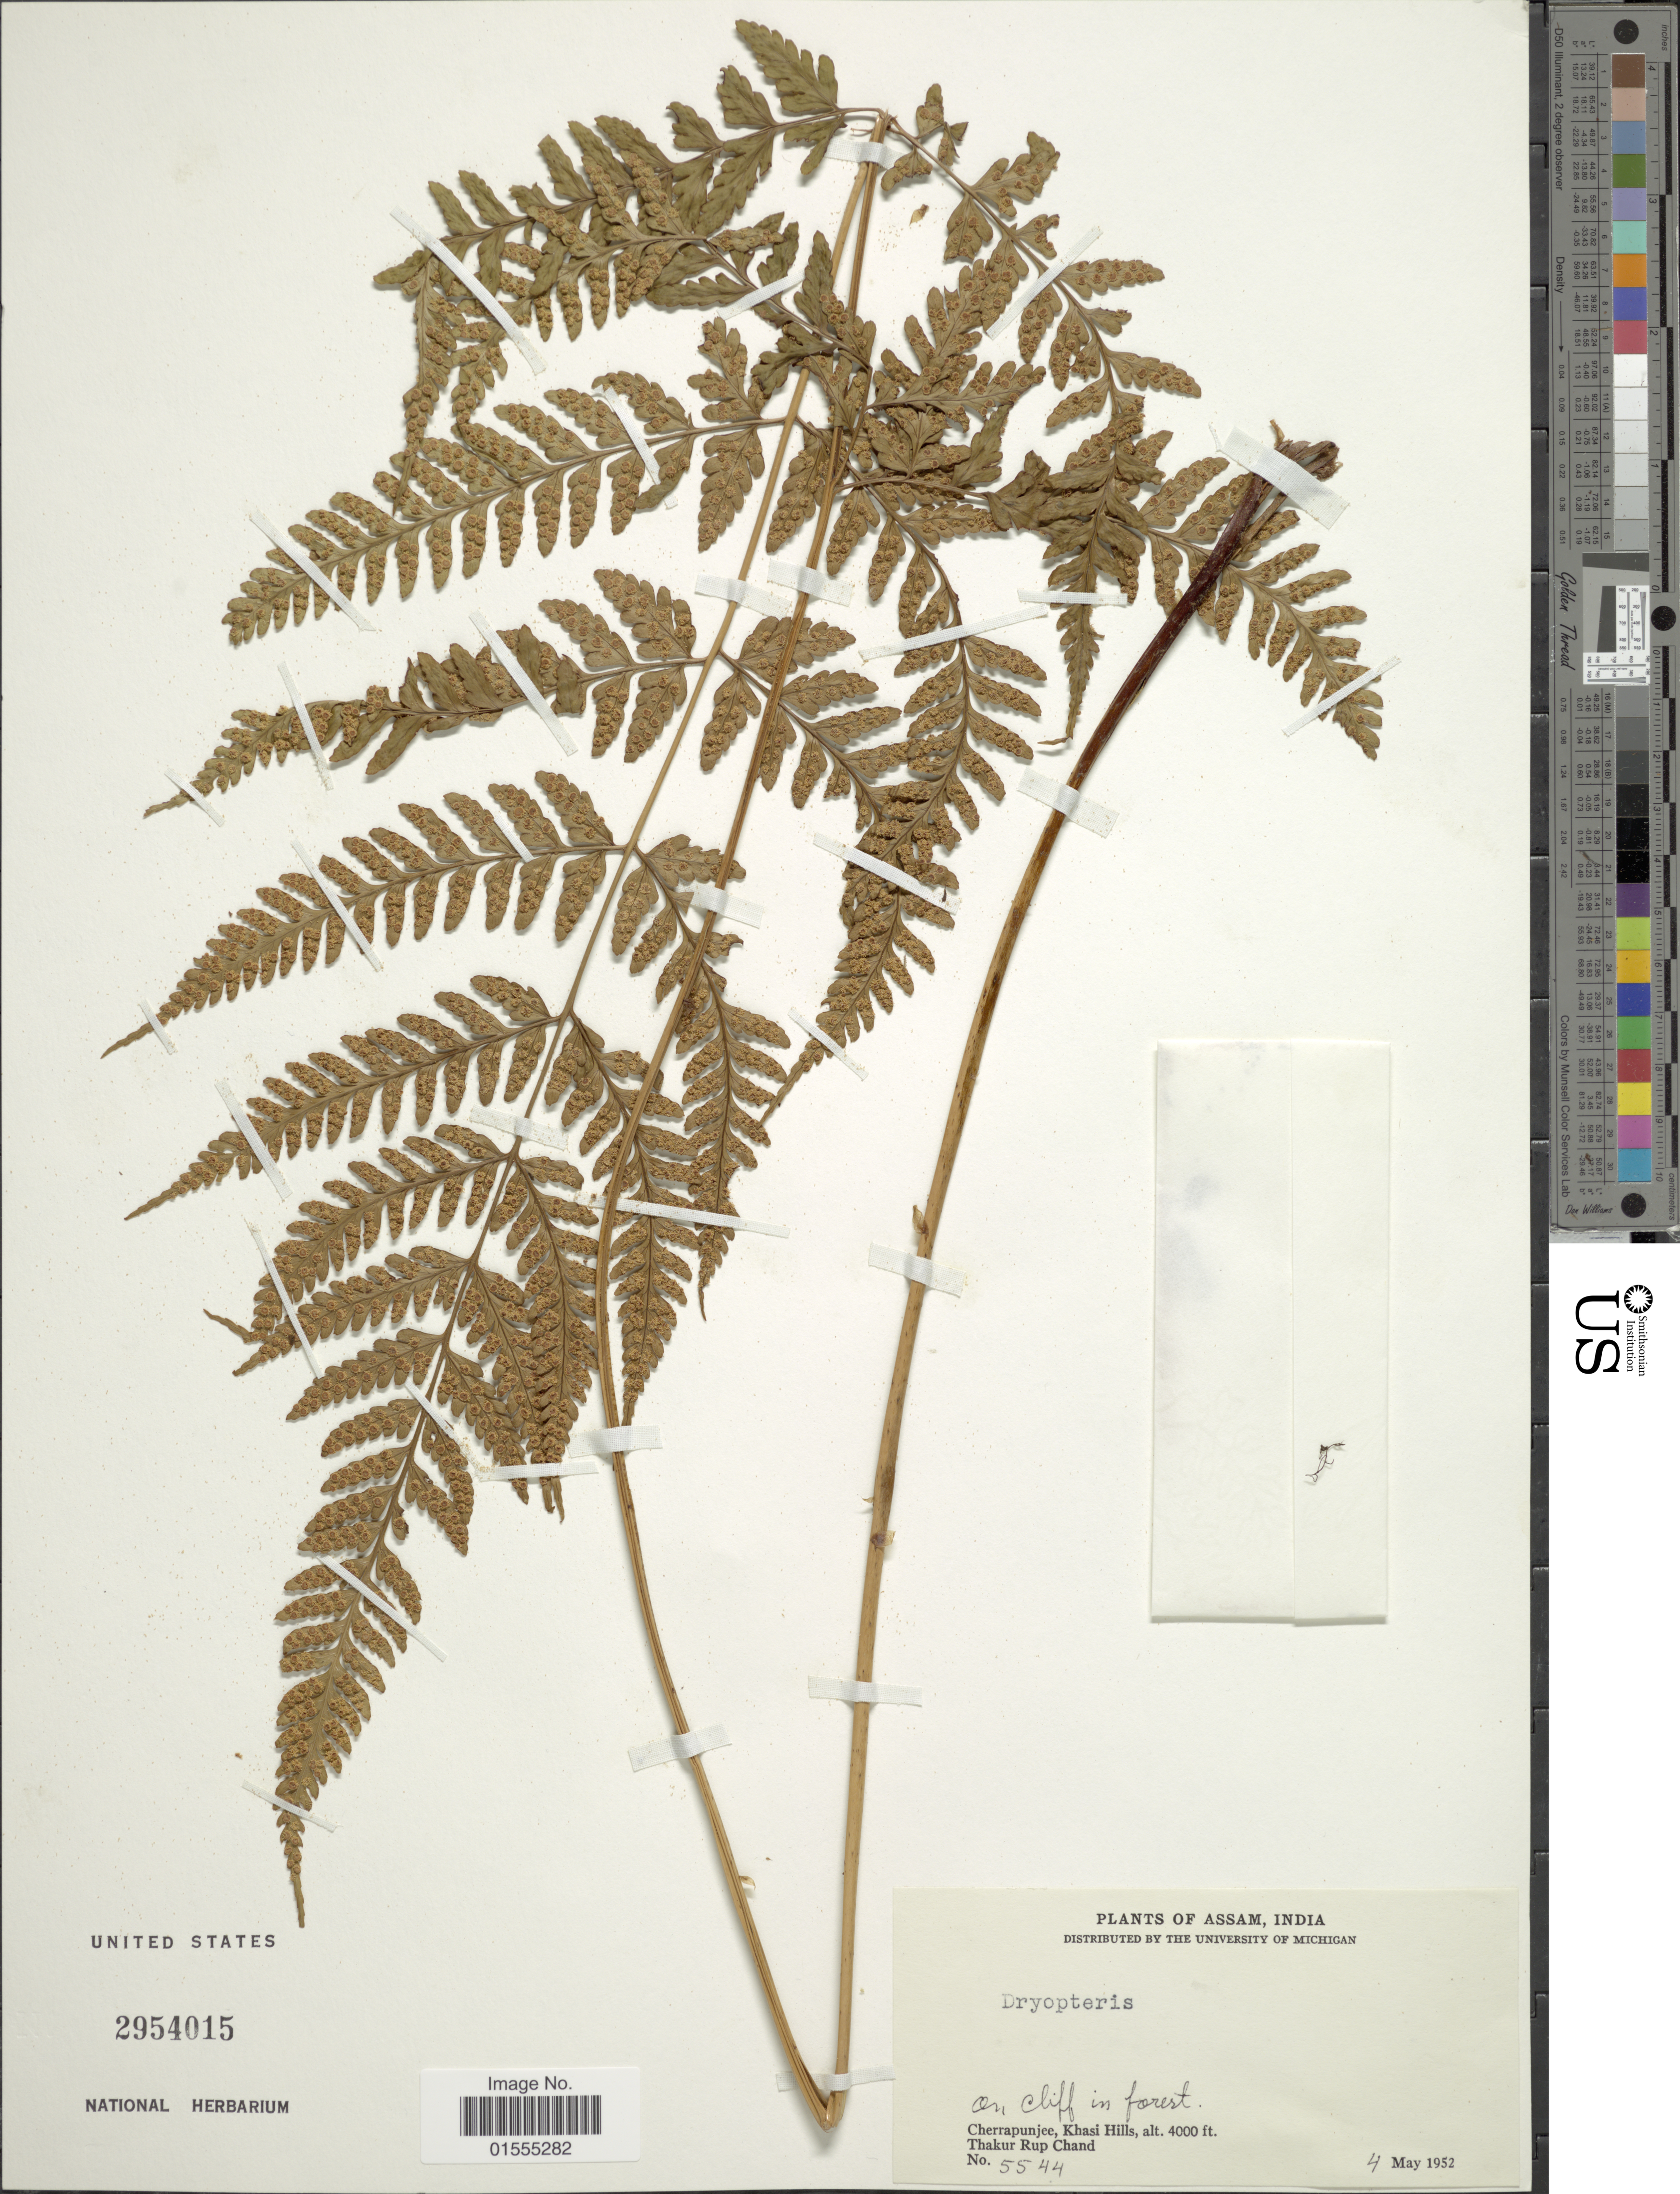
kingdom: Plantae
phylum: Tracheophyta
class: Polypodiopsida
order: Polypodiales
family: Dryopteridaceae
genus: Dryopteris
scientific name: Dryopteris sp.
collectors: T. R. Chand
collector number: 5544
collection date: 1952-05-04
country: India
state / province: Meghalaya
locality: Cherrapunjee, Khasi Hills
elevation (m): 1219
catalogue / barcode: US 2954015